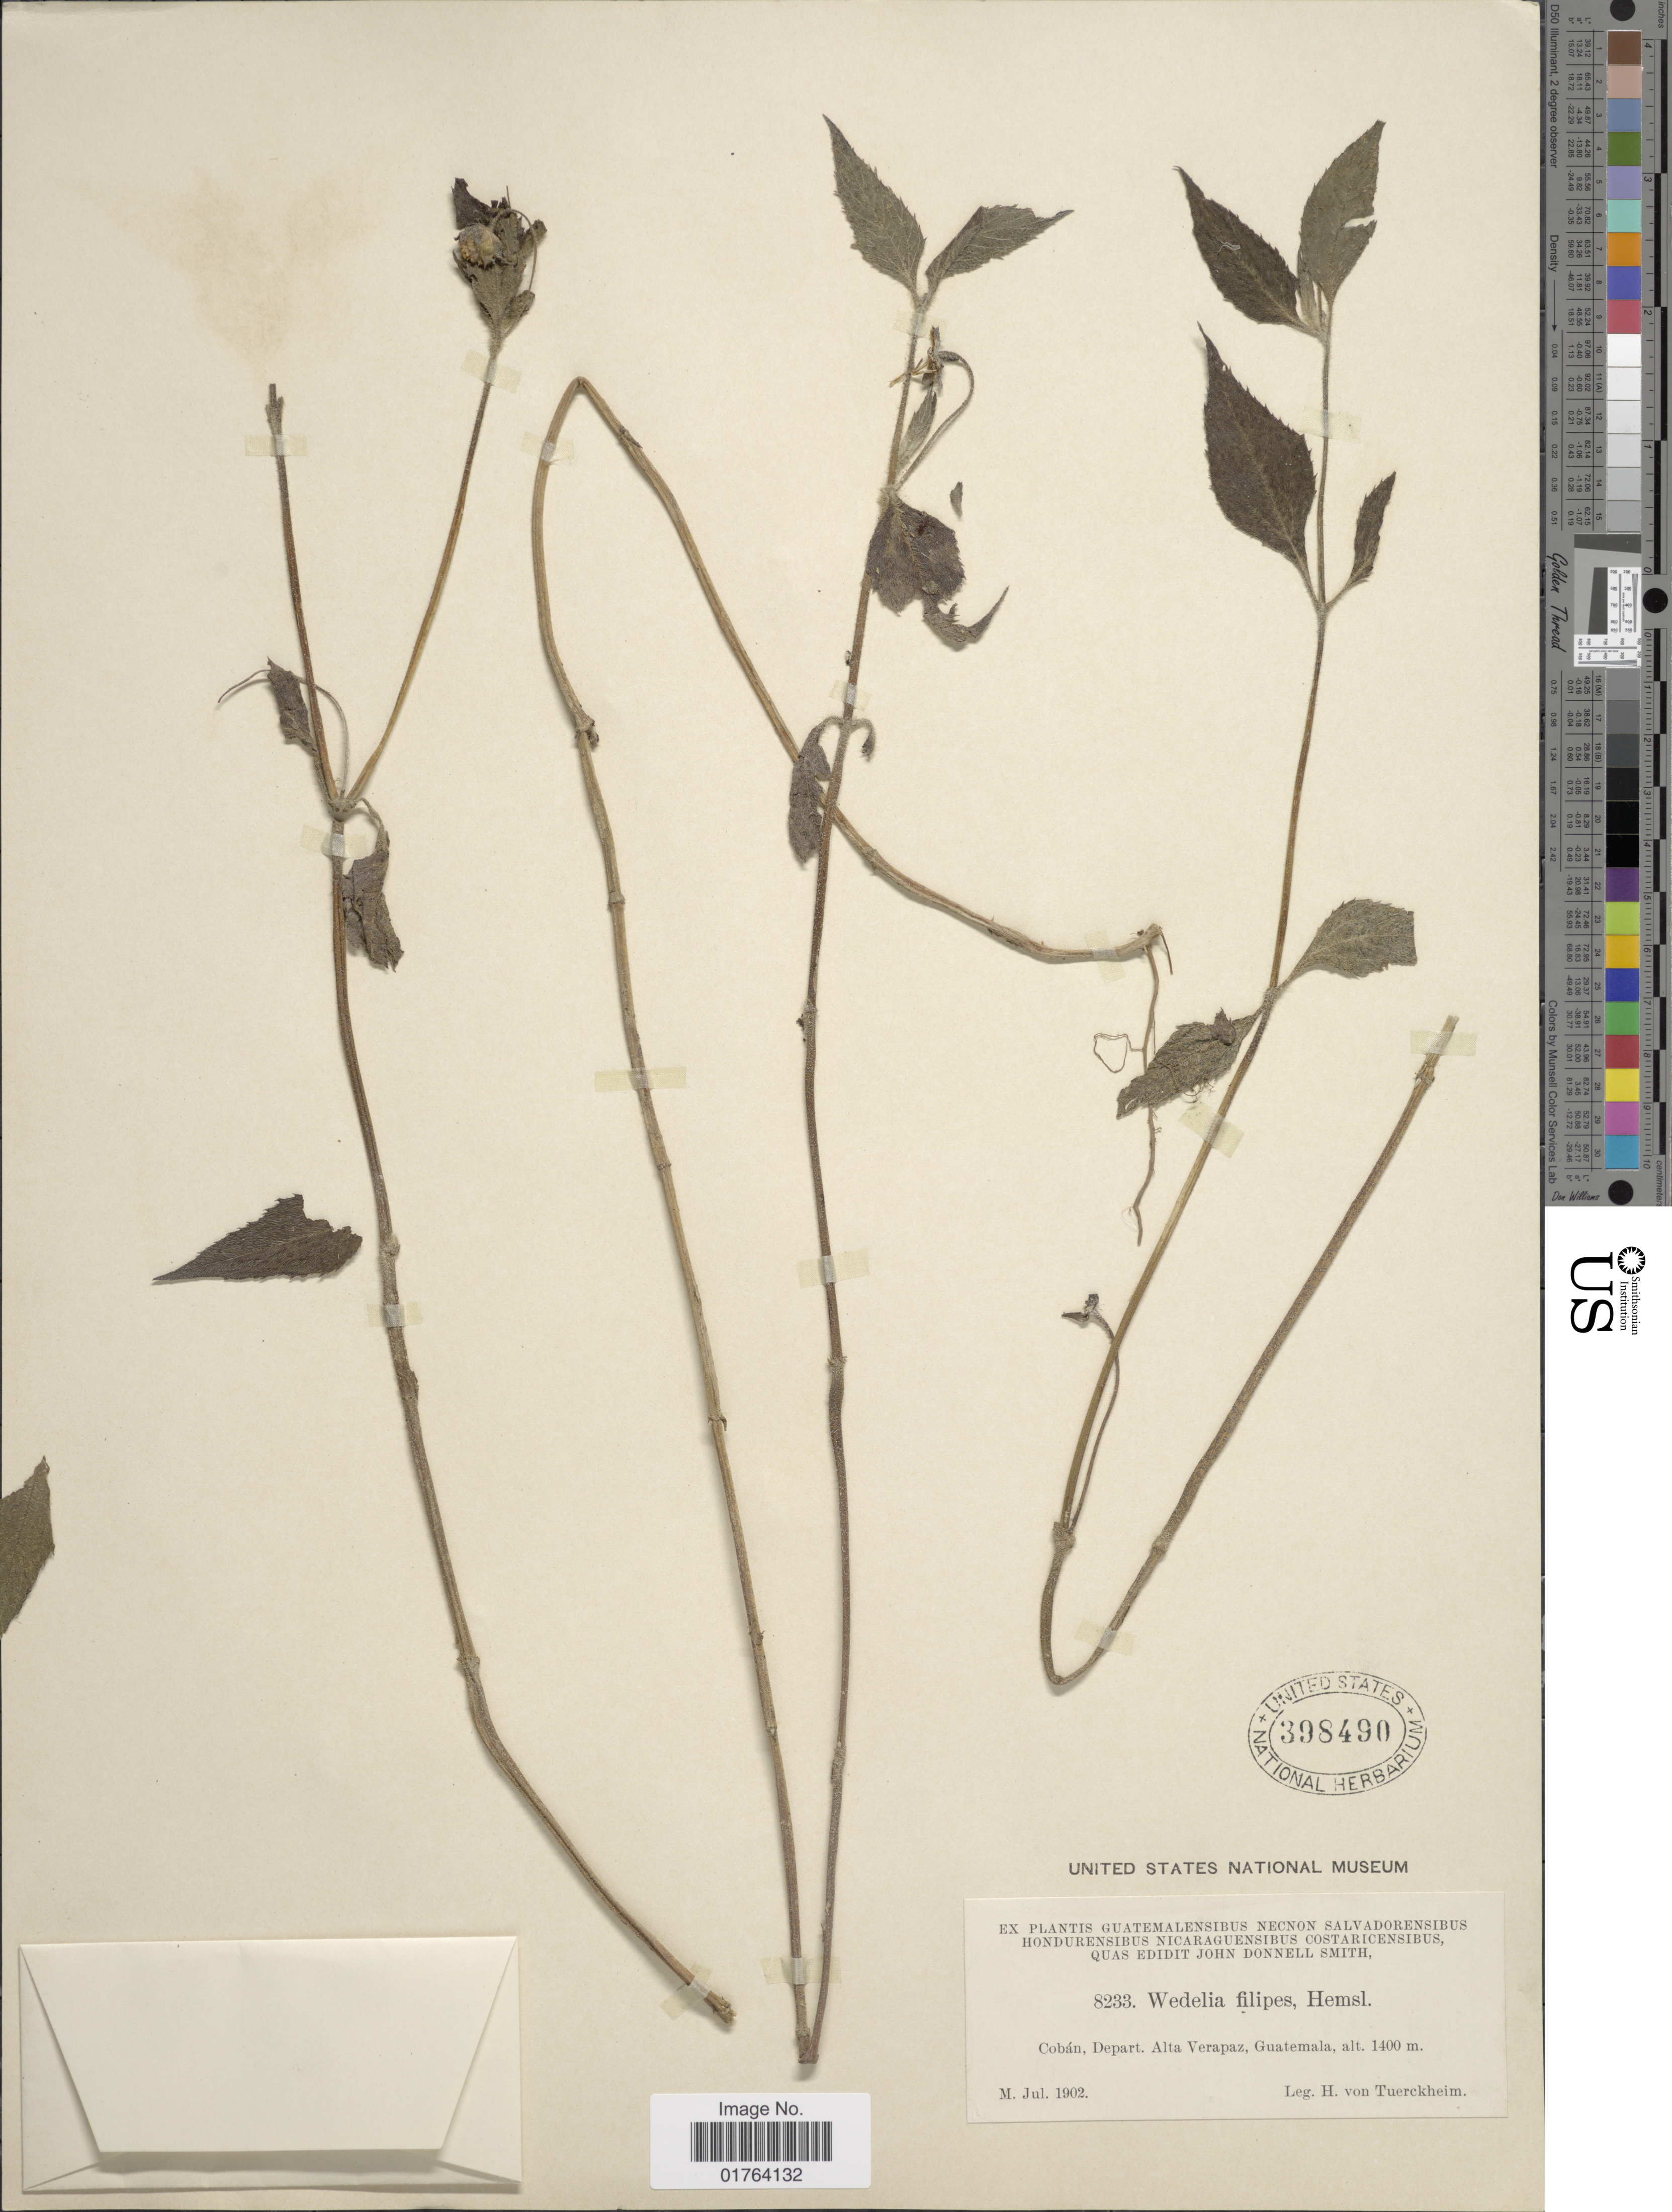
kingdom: Plantae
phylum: Tracheophyta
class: Magnoliopsida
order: Asterales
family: Asteraceae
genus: Wedelia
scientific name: Wedelia filipes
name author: Hemsl.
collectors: H. von Türckheim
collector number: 8233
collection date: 1902-07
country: Guatemala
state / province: Alta Verapaz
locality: Coban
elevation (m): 1400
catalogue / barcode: US 398490